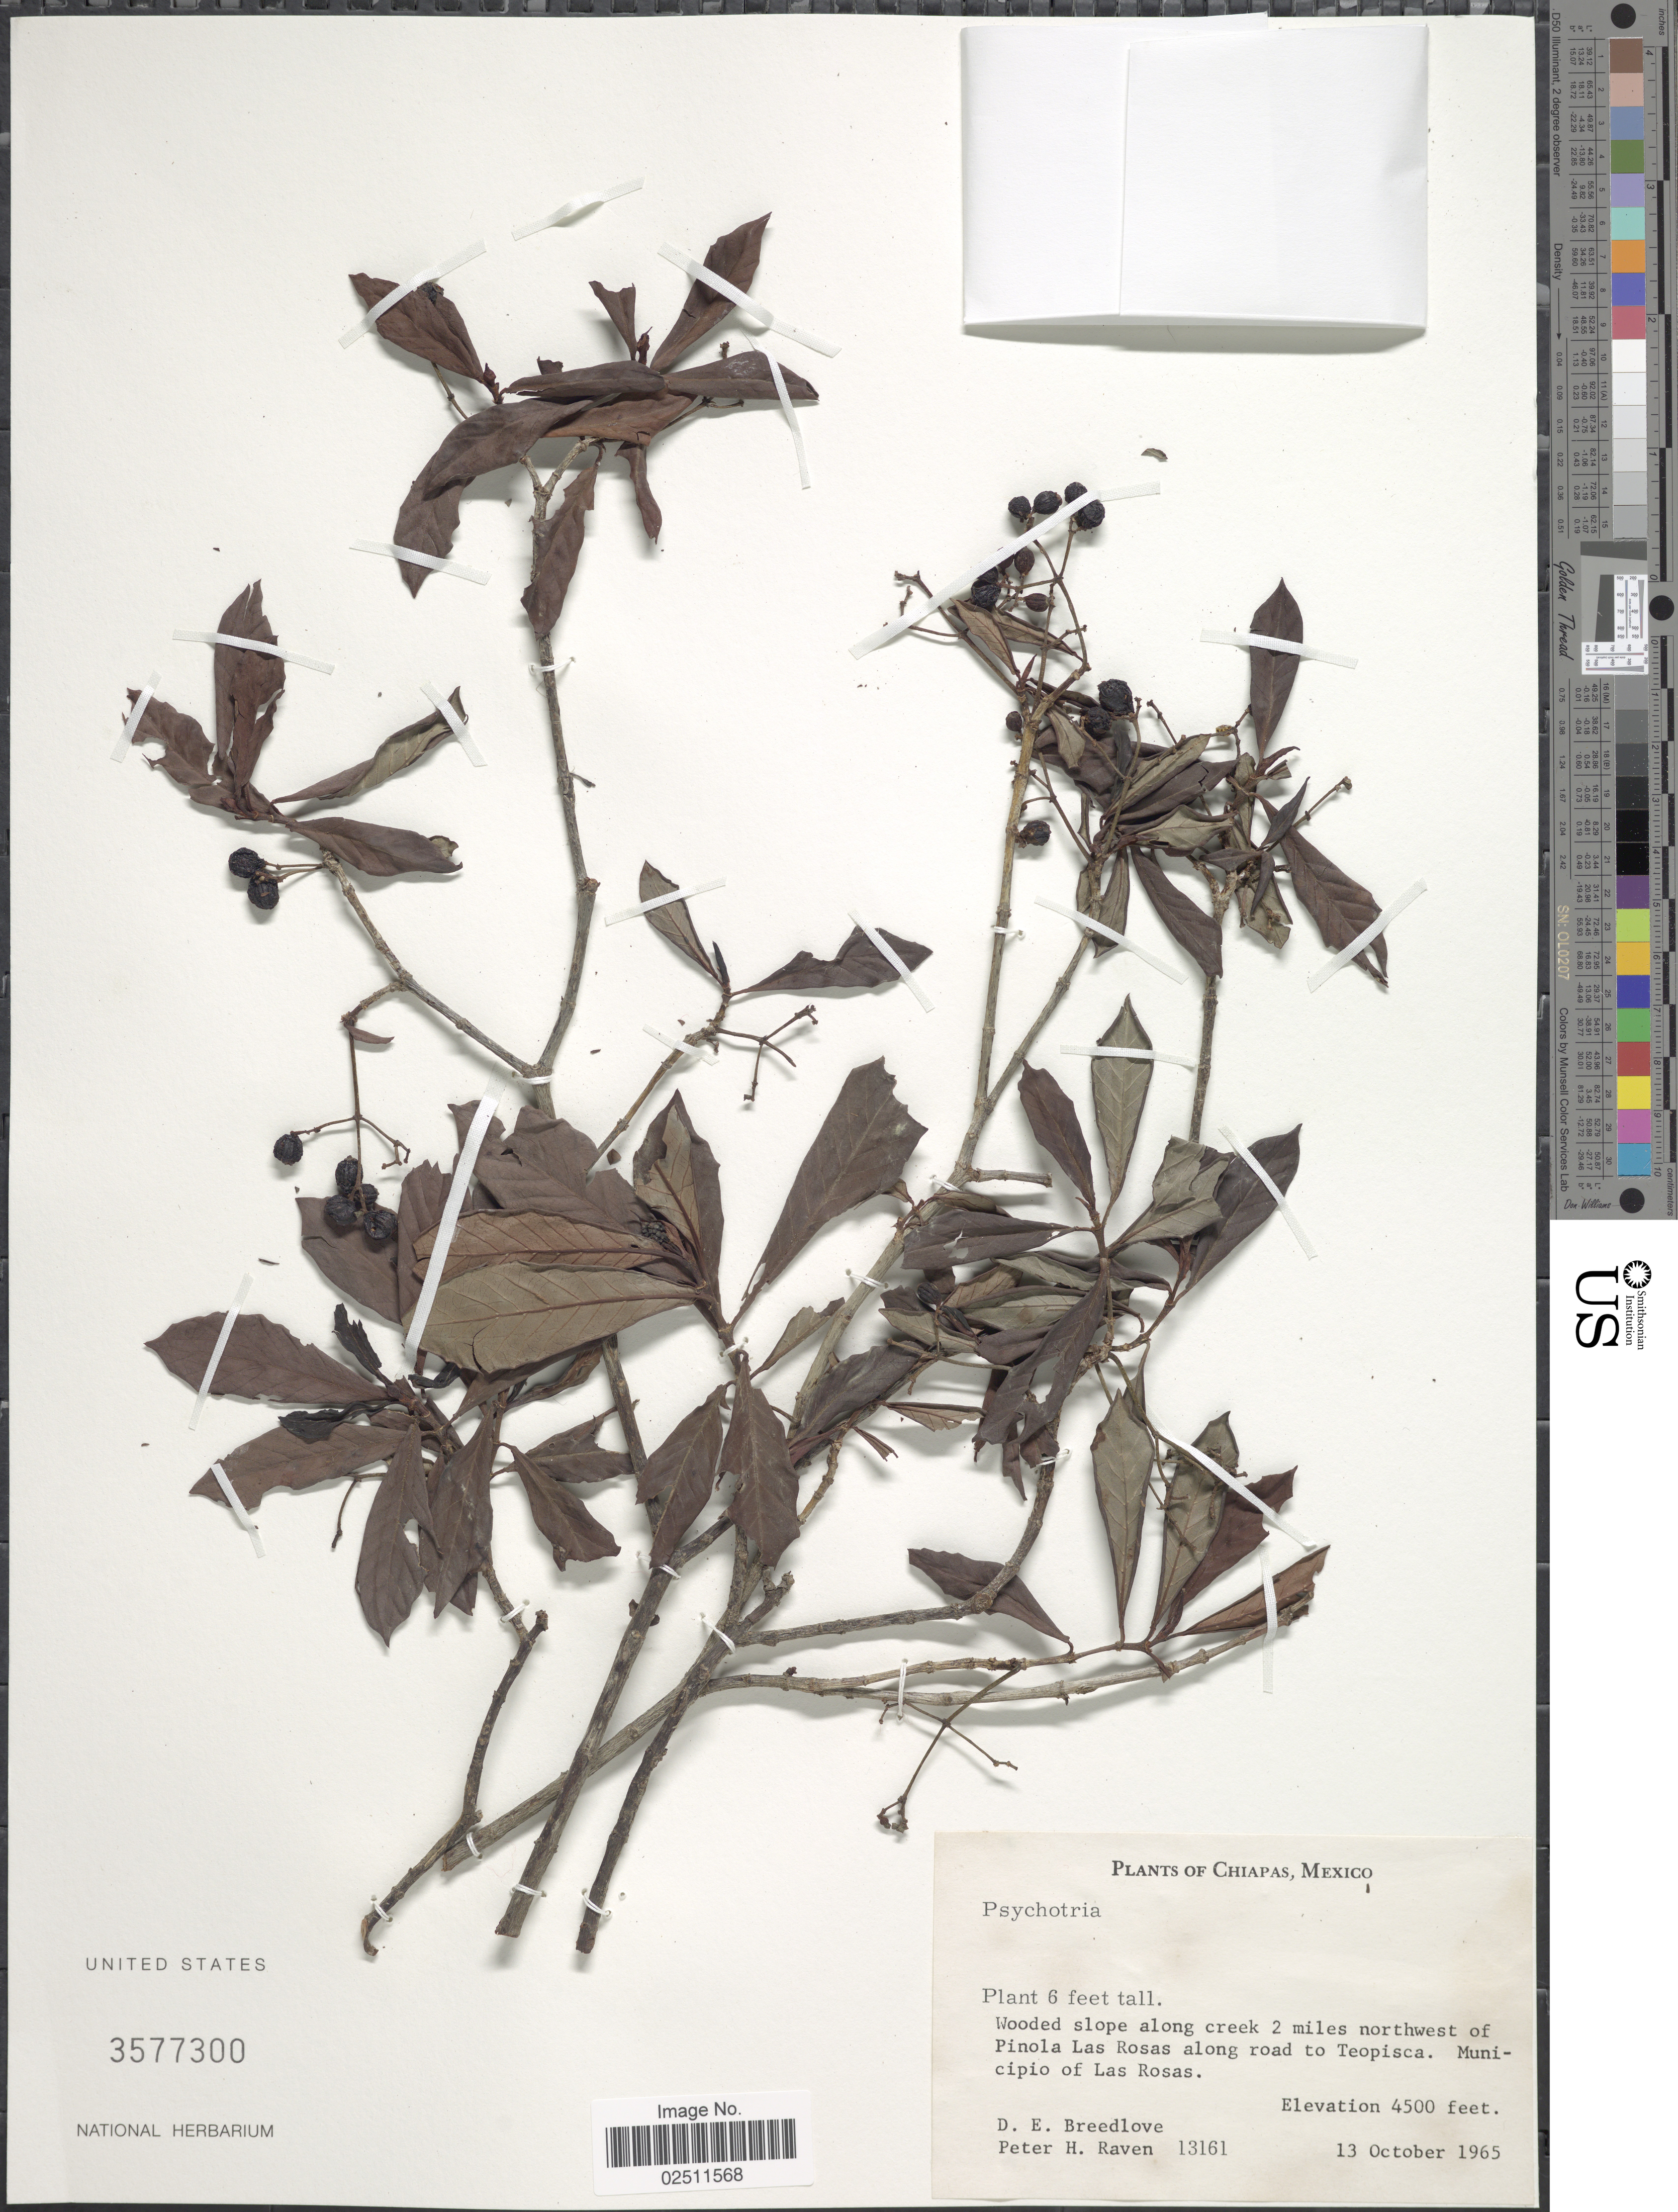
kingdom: Plantae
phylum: Tracheophyta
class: Magnoliopsida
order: Gentianales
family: Rubiaceae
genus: Psychotria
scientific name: Psychotria sp.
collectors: D. E. Breedlove & P. Raven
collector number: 13161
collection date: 1965-10-13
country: Mexico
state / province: Chiapas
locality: Wooded slope along creek 2 miles northwest of Pinola Las Rosas along road to Teopisca. Municipio of Las Rosas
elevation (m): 1372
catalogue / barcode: US 3577300